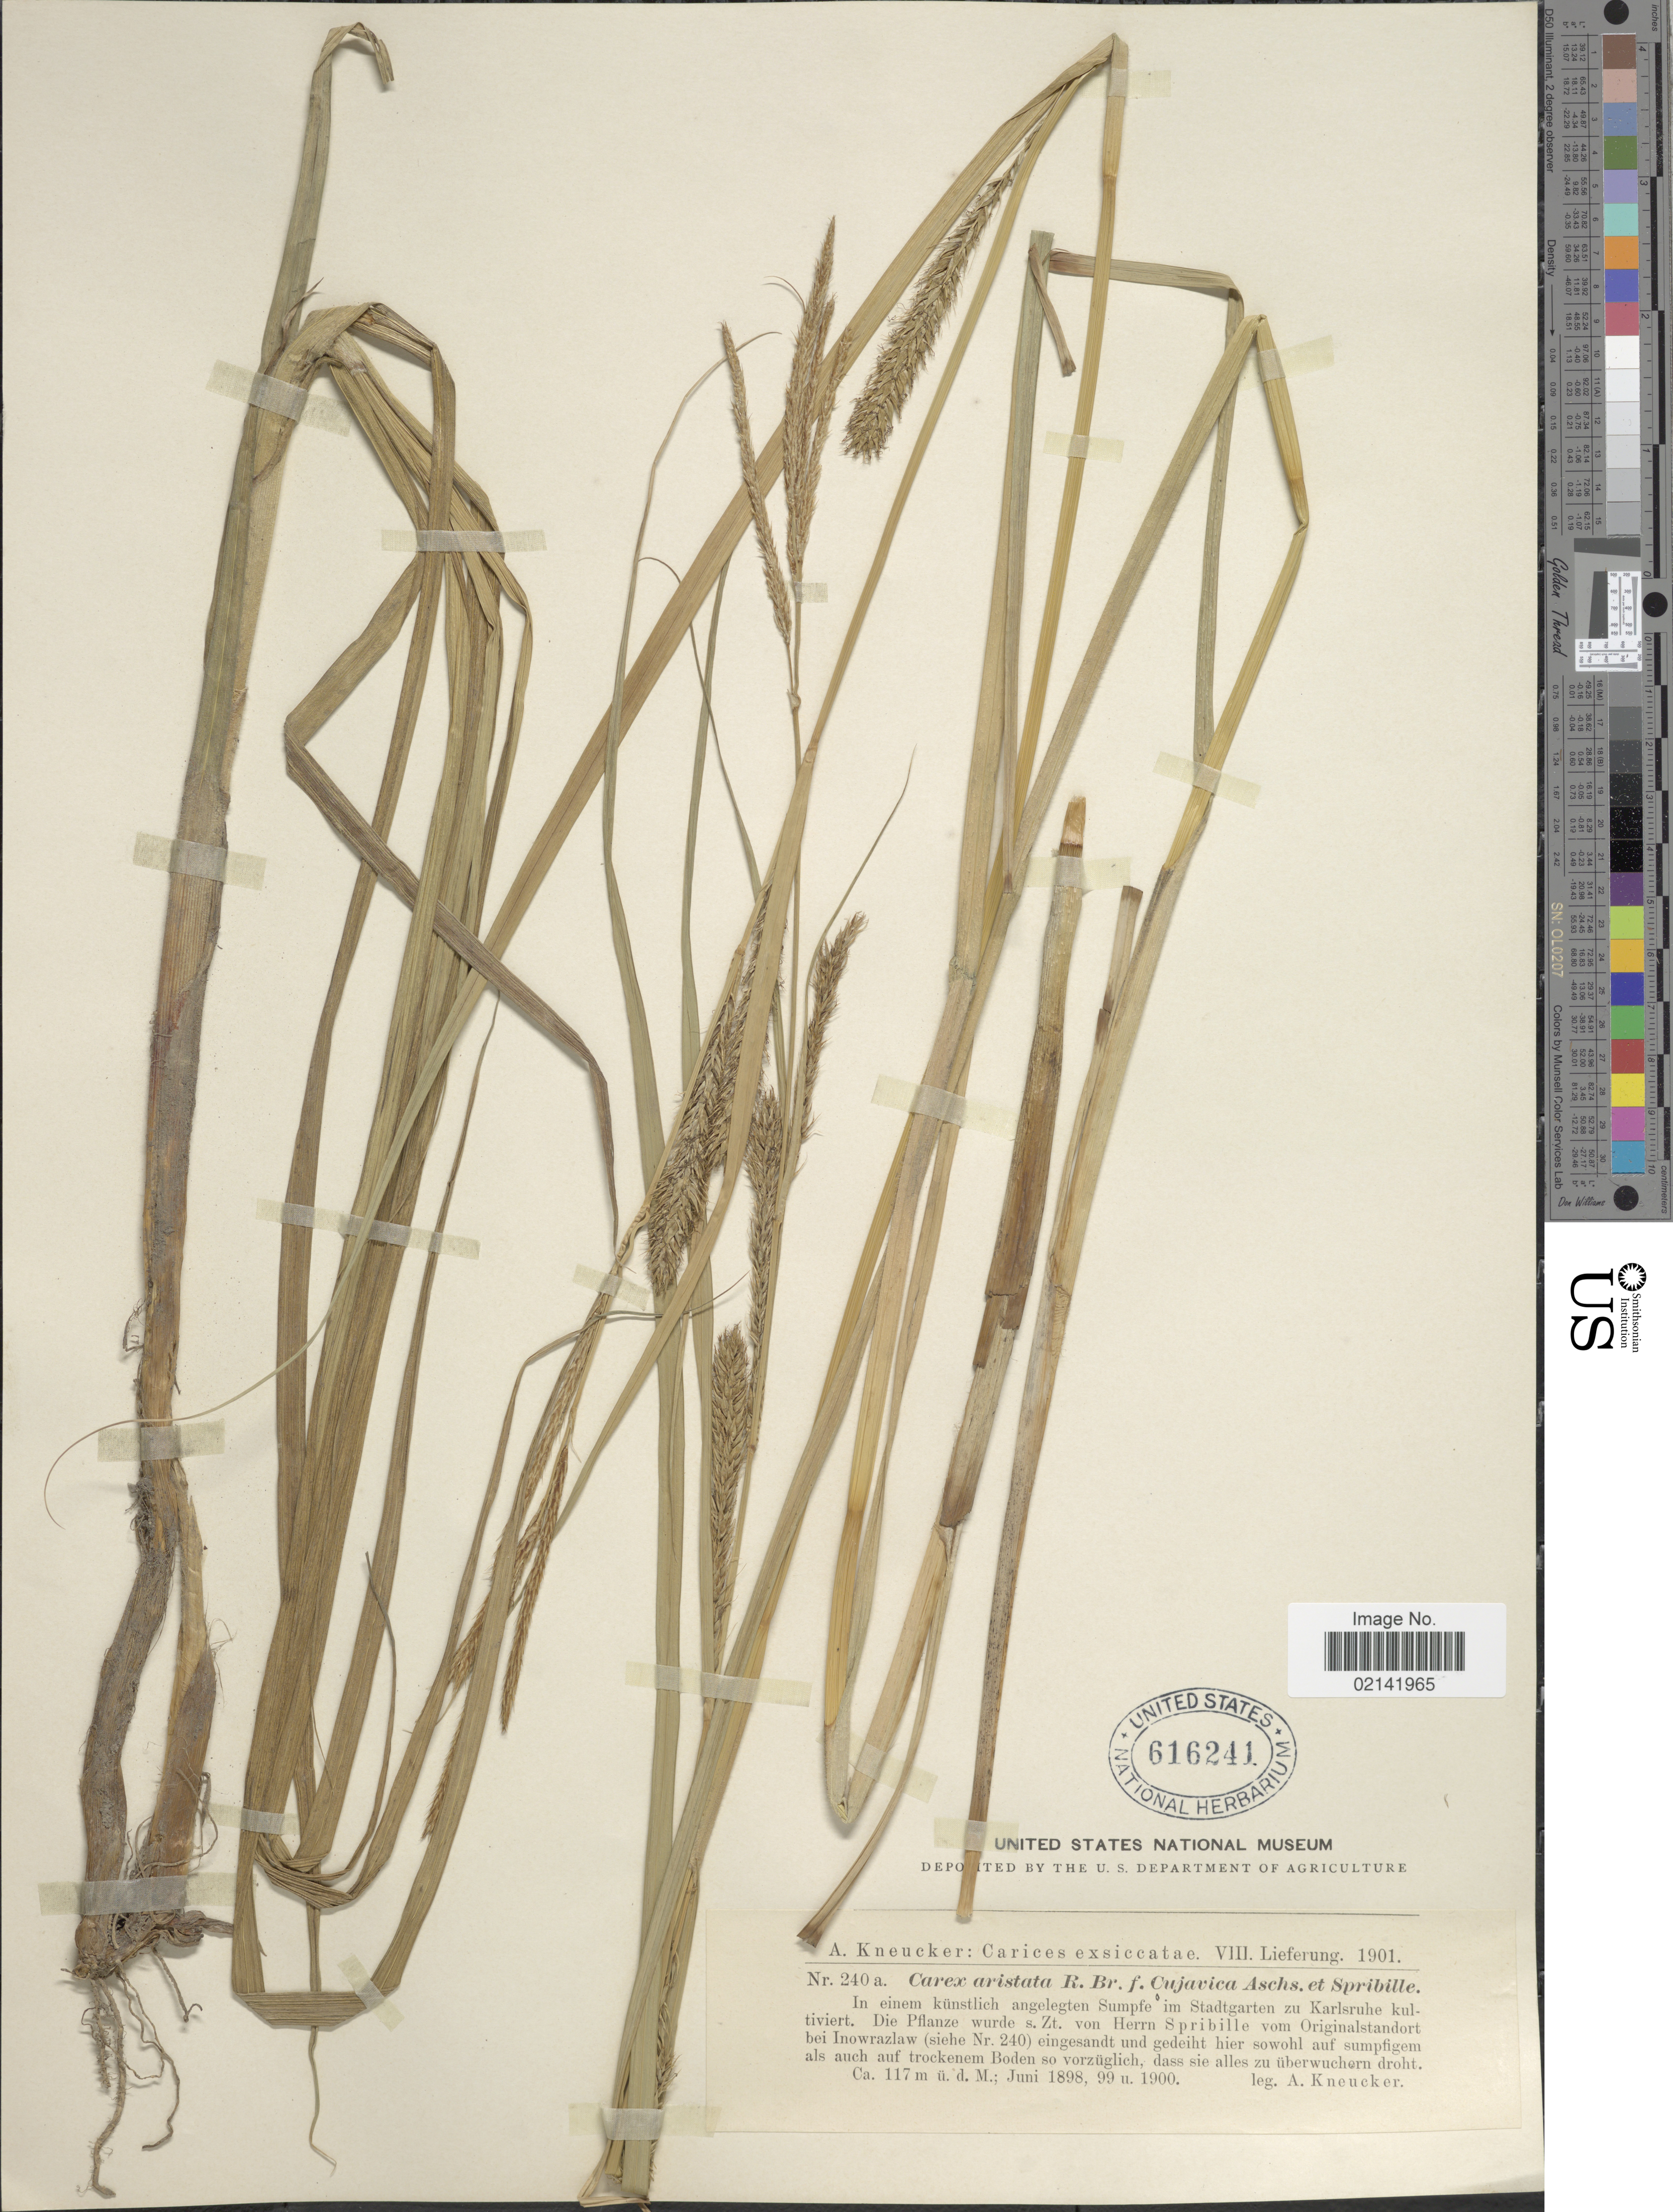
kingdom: Plantae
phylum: Tracheophyta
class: Liliopsida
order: Poales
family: Cyperaceae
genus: Carex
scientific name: Carex atherodes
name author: Spreng.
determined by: Strong, Mark T., (BOT), Smithsonian Institution - National Museum of Natural History (UNITED STATES)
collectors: A. Kneucker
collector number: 240a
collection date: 1898-06/1900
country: Germany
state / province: Baden-Württemberg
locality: In eimen kunstlich angelegten Sumpfe im Stadtgarten zu Karlsruhe kultiviert. Die Pflanze wurde s.Zt. Von Herrn Spribille vom Originalstandort bei Inowrazlaw (siehe Nr. 240) eingesandt und gedeiht hier sowohl auf sumpfigem als auch auf trockenem Boden so vorzuglich, dass sie alles zu uberwuchern droht.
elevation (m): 117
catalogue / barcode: US 616241